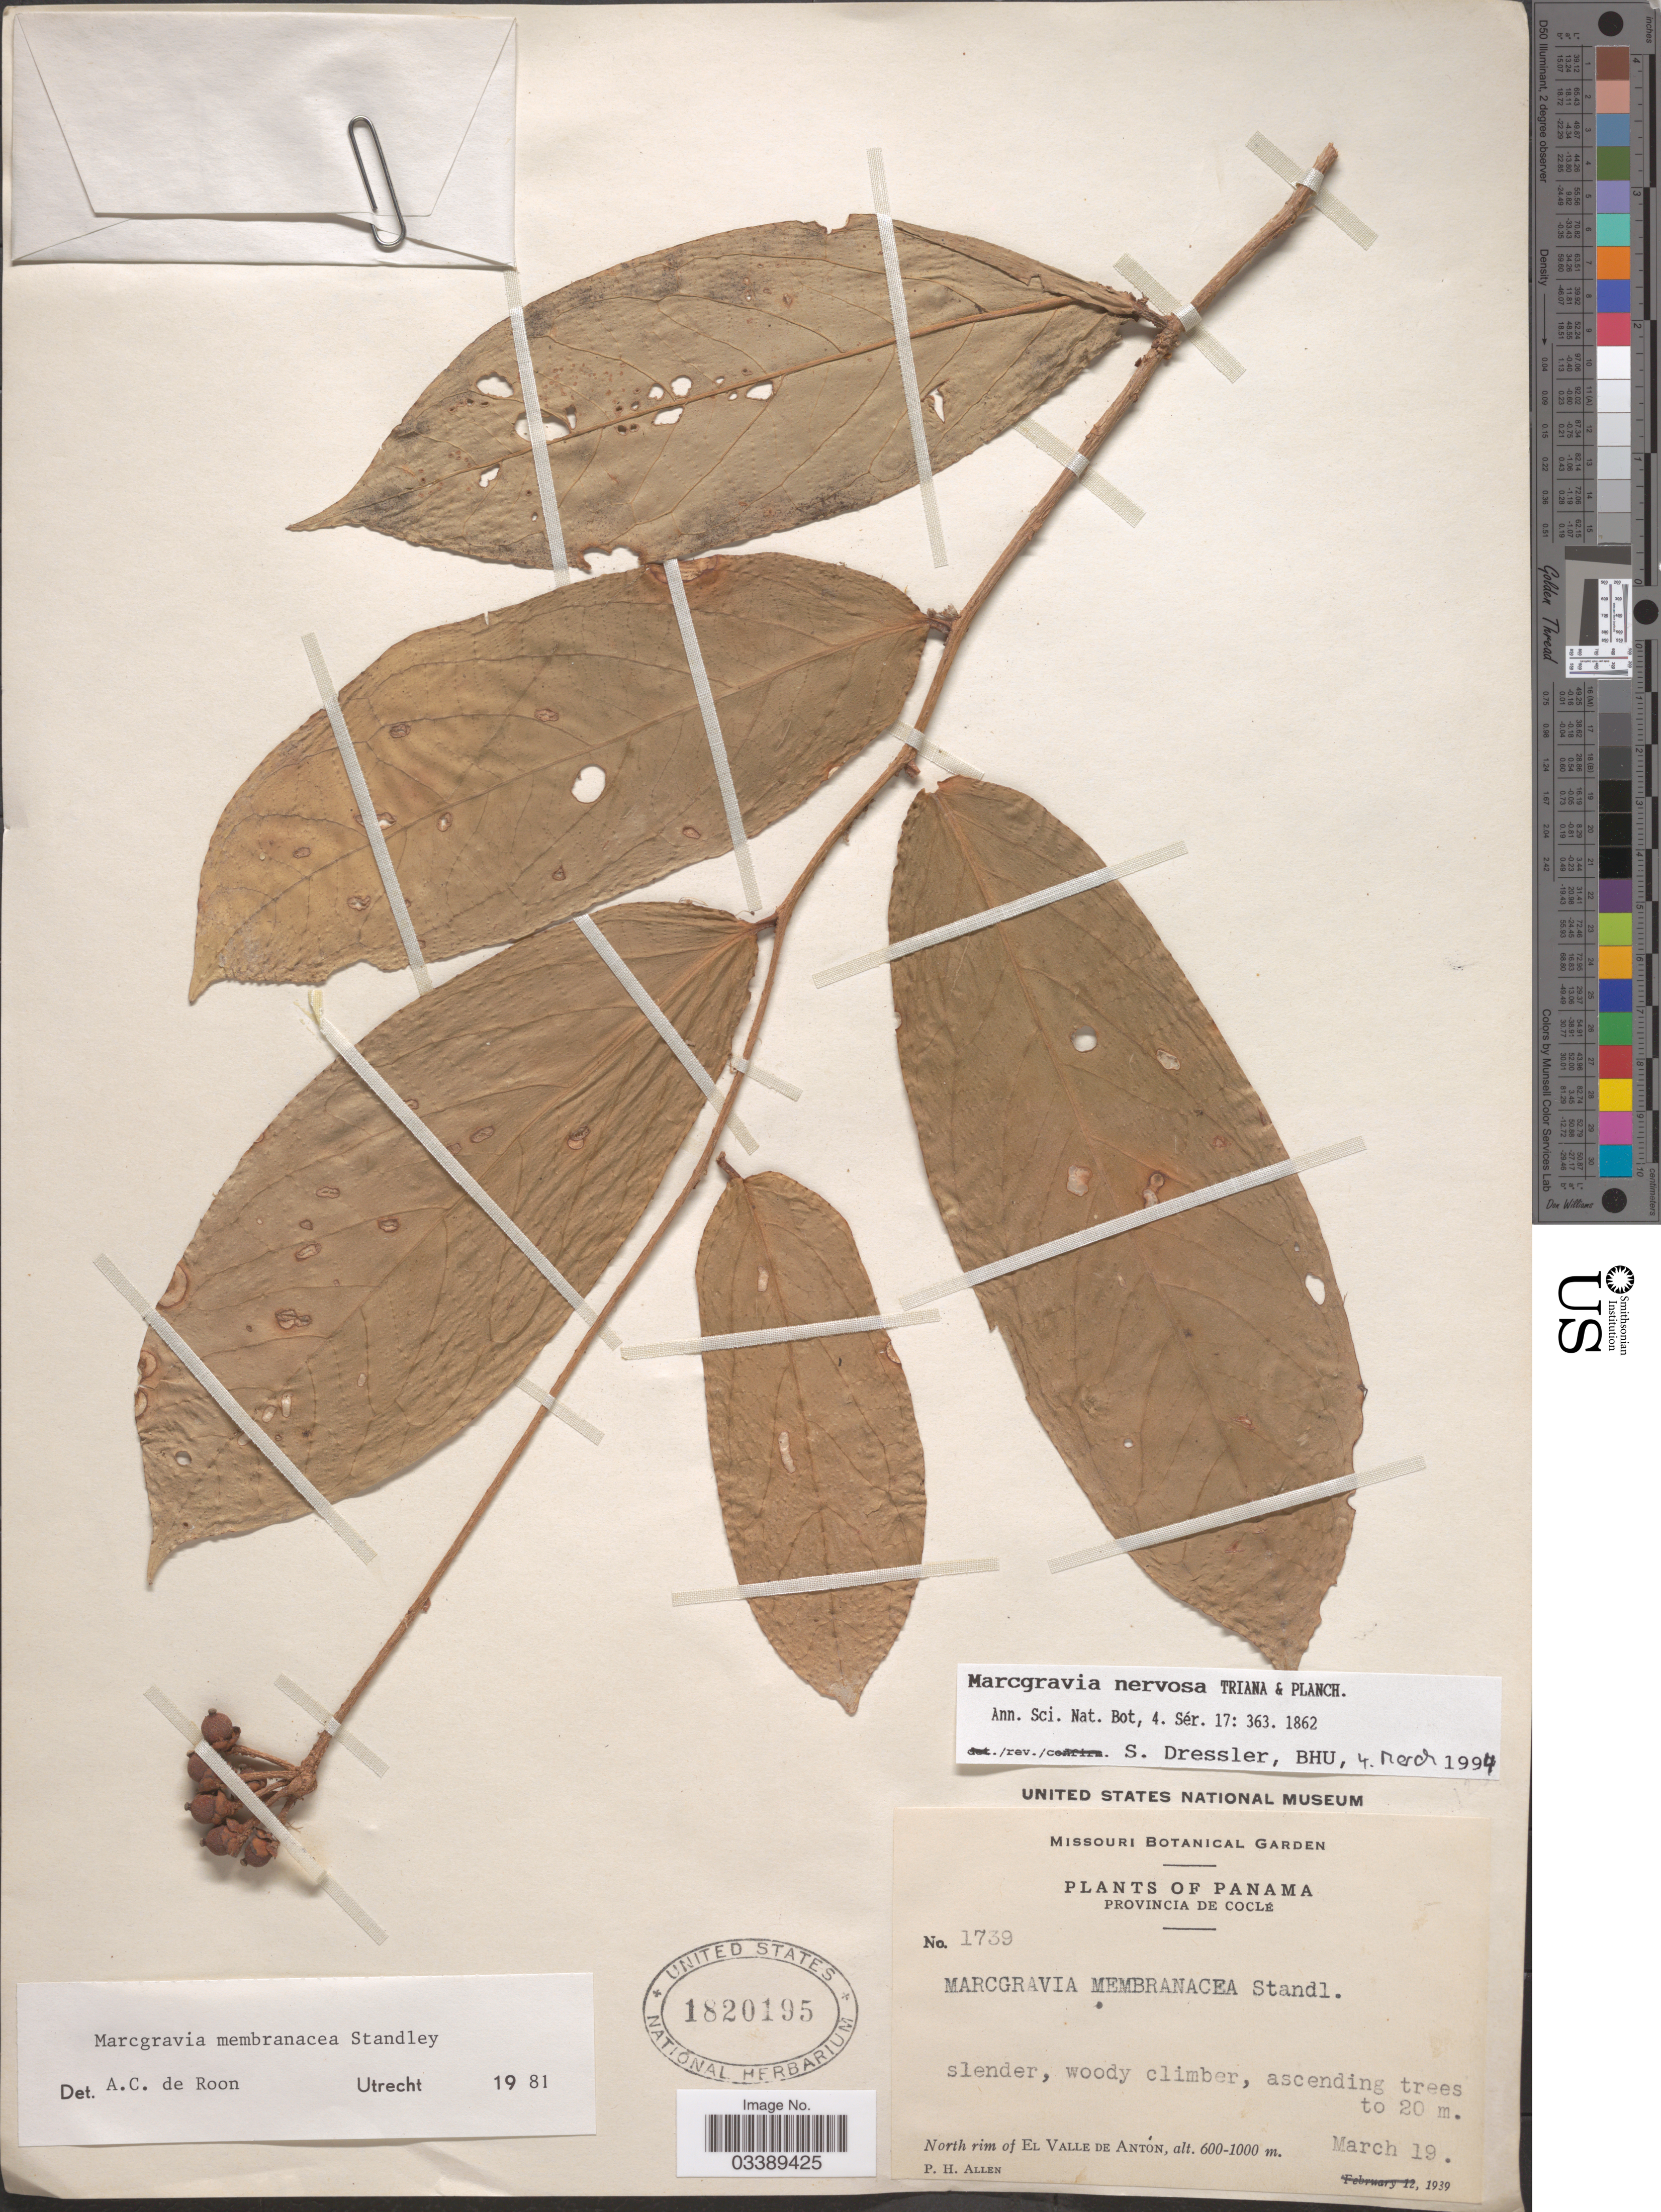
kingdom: Plantae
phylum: Tracheophyta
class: Magnoliopsida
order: Ericales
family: Marcgraviaceae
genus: Marcgravia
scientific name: Marcgravia nervosa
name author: Triana & Planch.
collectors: P. H. Allen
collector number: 1739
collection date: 1939-03-19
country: Panama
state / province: Coclé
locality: North rim of El Valle de Antón.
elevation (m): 600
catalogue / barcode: US 1820195